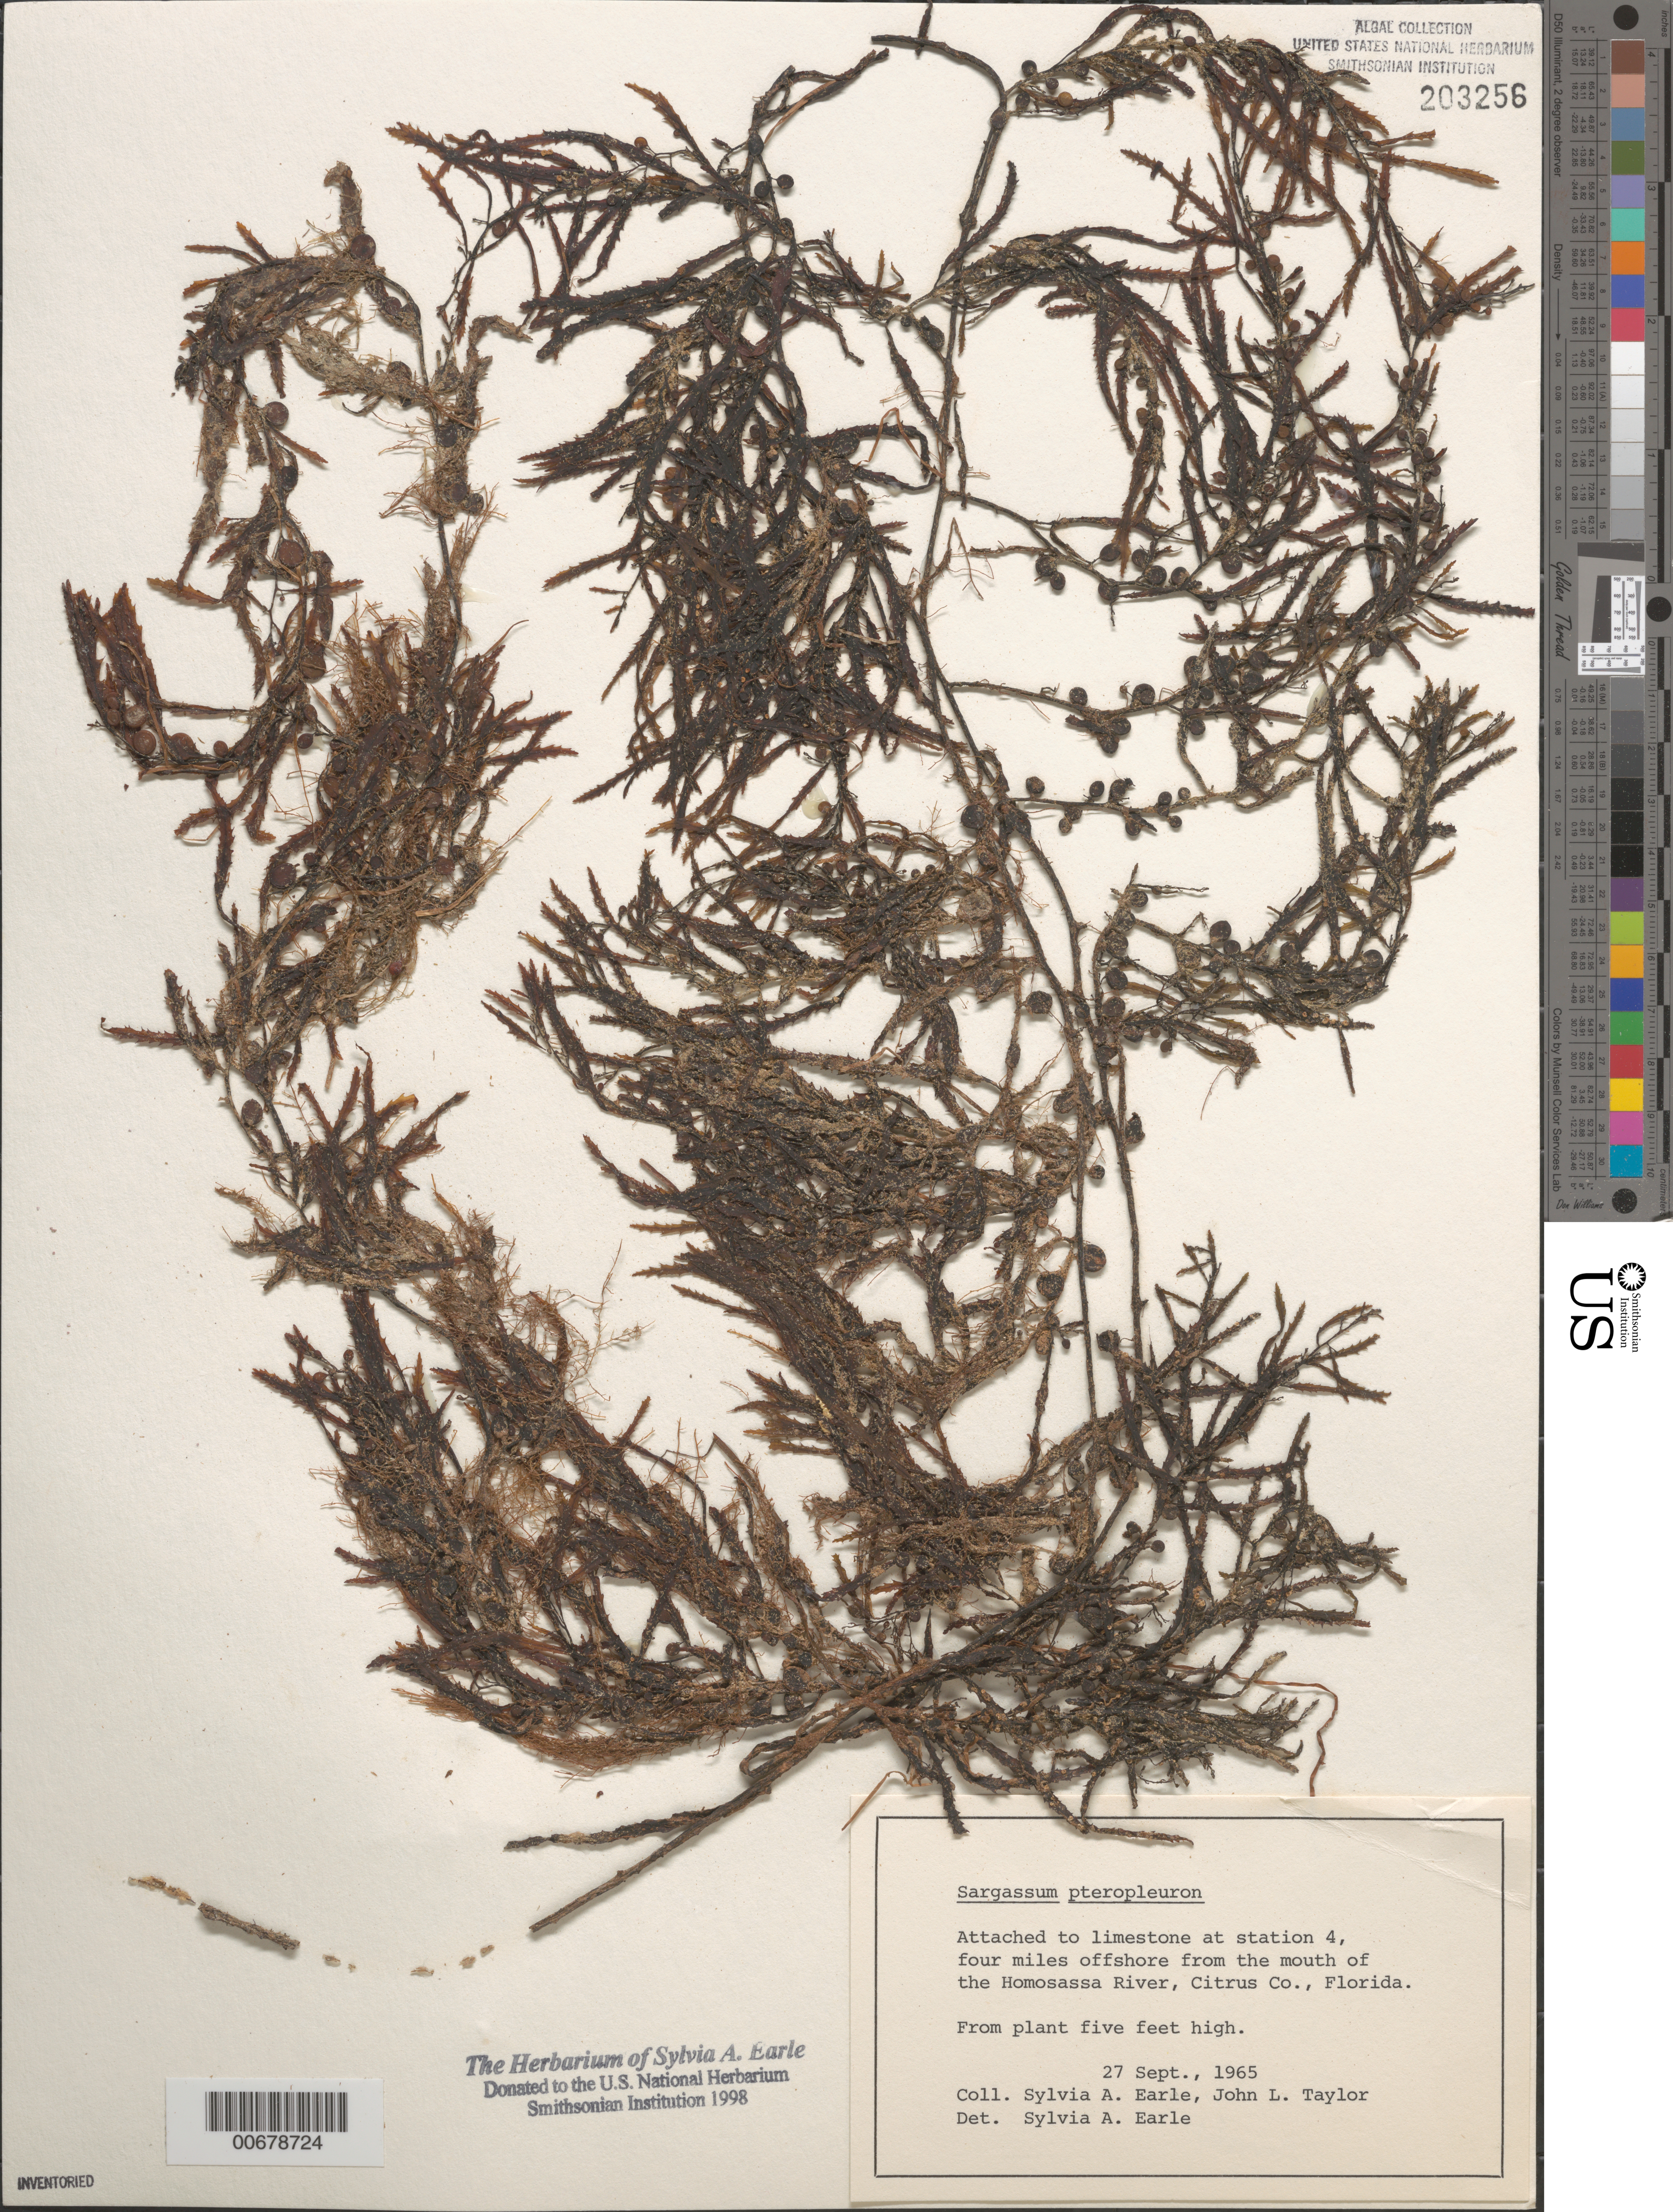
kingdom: Chromista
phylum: Ochrophyta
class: Phaeophyceae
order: Fucales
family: Sargassaceae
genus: Sargassum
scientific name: Sargassum pteropleuron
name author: Grunow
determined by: Earle, S. A.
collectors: S. A. Earle & J. L. Taylor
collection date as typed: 27 Sep 1965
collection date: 1965-09-27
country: United States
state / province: Florida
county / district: Citrus County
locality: Station 4, 4 miles off Homosassa River mouth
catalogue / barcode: US 203256